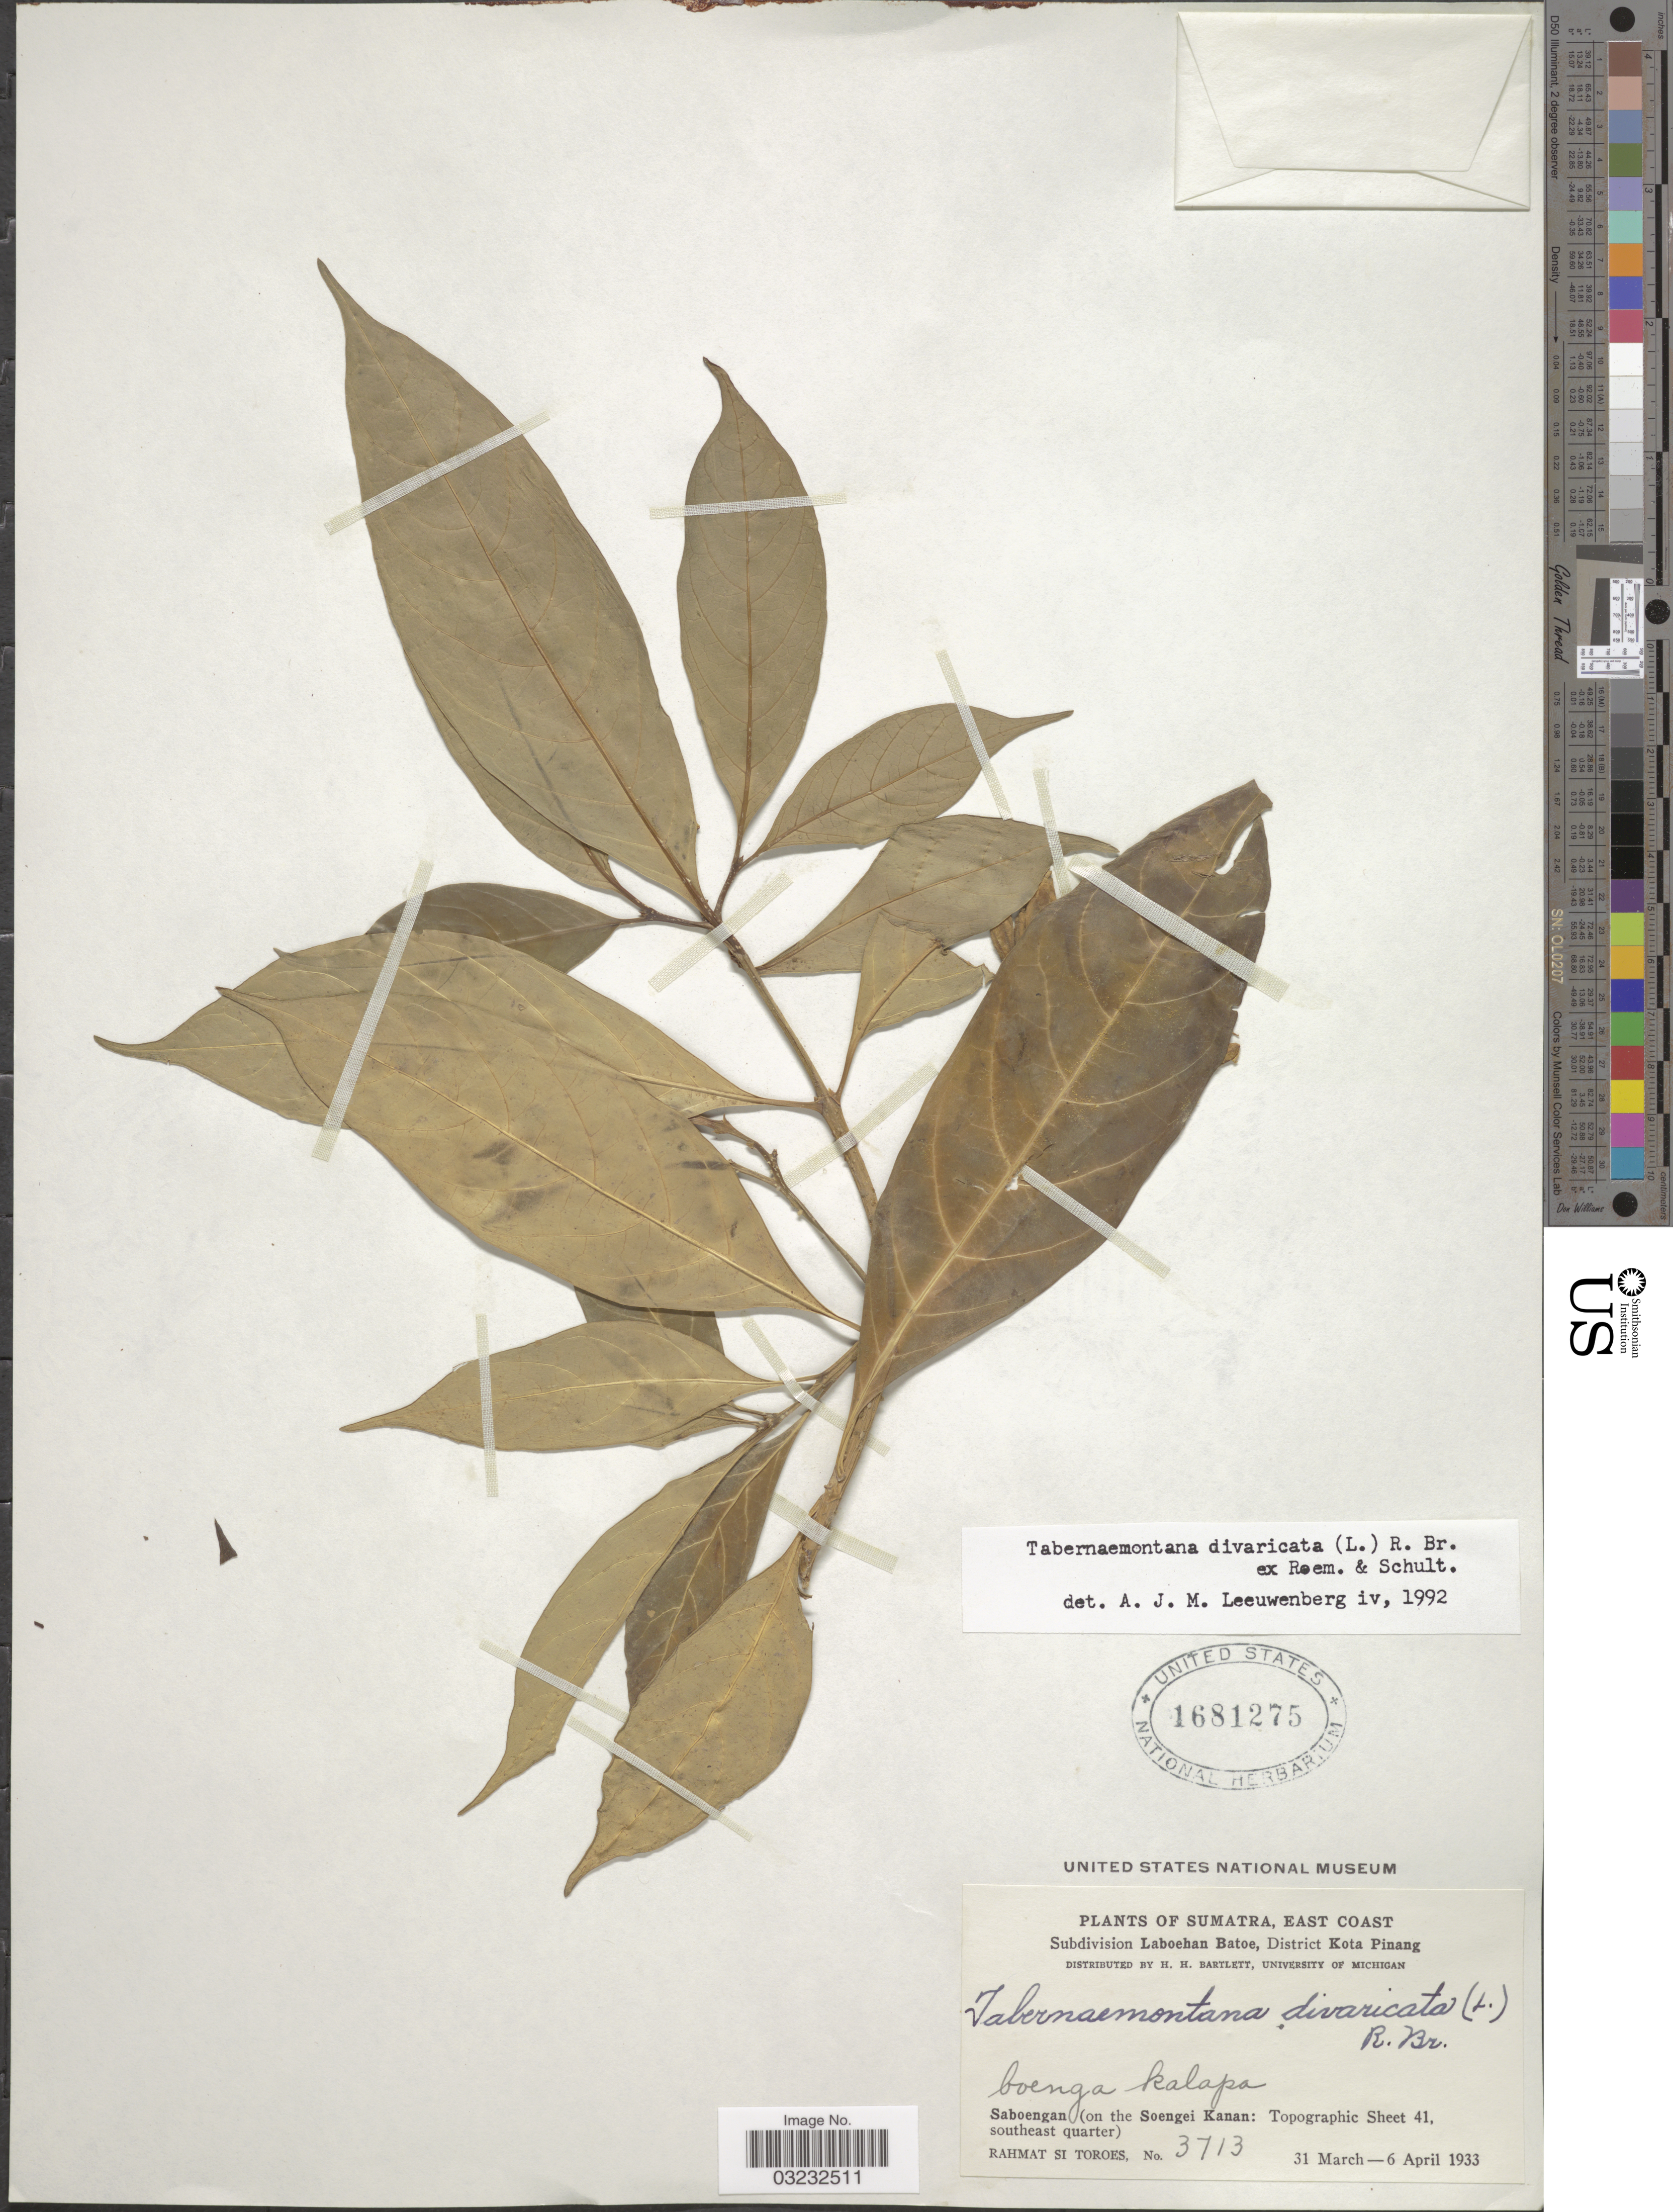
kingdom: Plantae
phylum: Tracheophyta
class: Magnoliopsida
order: Gentianales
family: Apocynaceae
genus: Tabernaemontana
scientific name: Tabernaemontana divaricata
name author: (L.) R. Br. ex Roem. & Schult.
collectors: Rahmat Si Boeea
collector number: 3713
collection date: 1933-03-31/1933-04-06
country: Indonesia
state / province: Sumatra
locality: East Coast, Subdivisions Laboehan Batoe, District Kota Pinang, Saboengan (on the Soengei Kanan: Topographic Sheet 41, southeast quarter).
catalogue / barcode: US 1681275